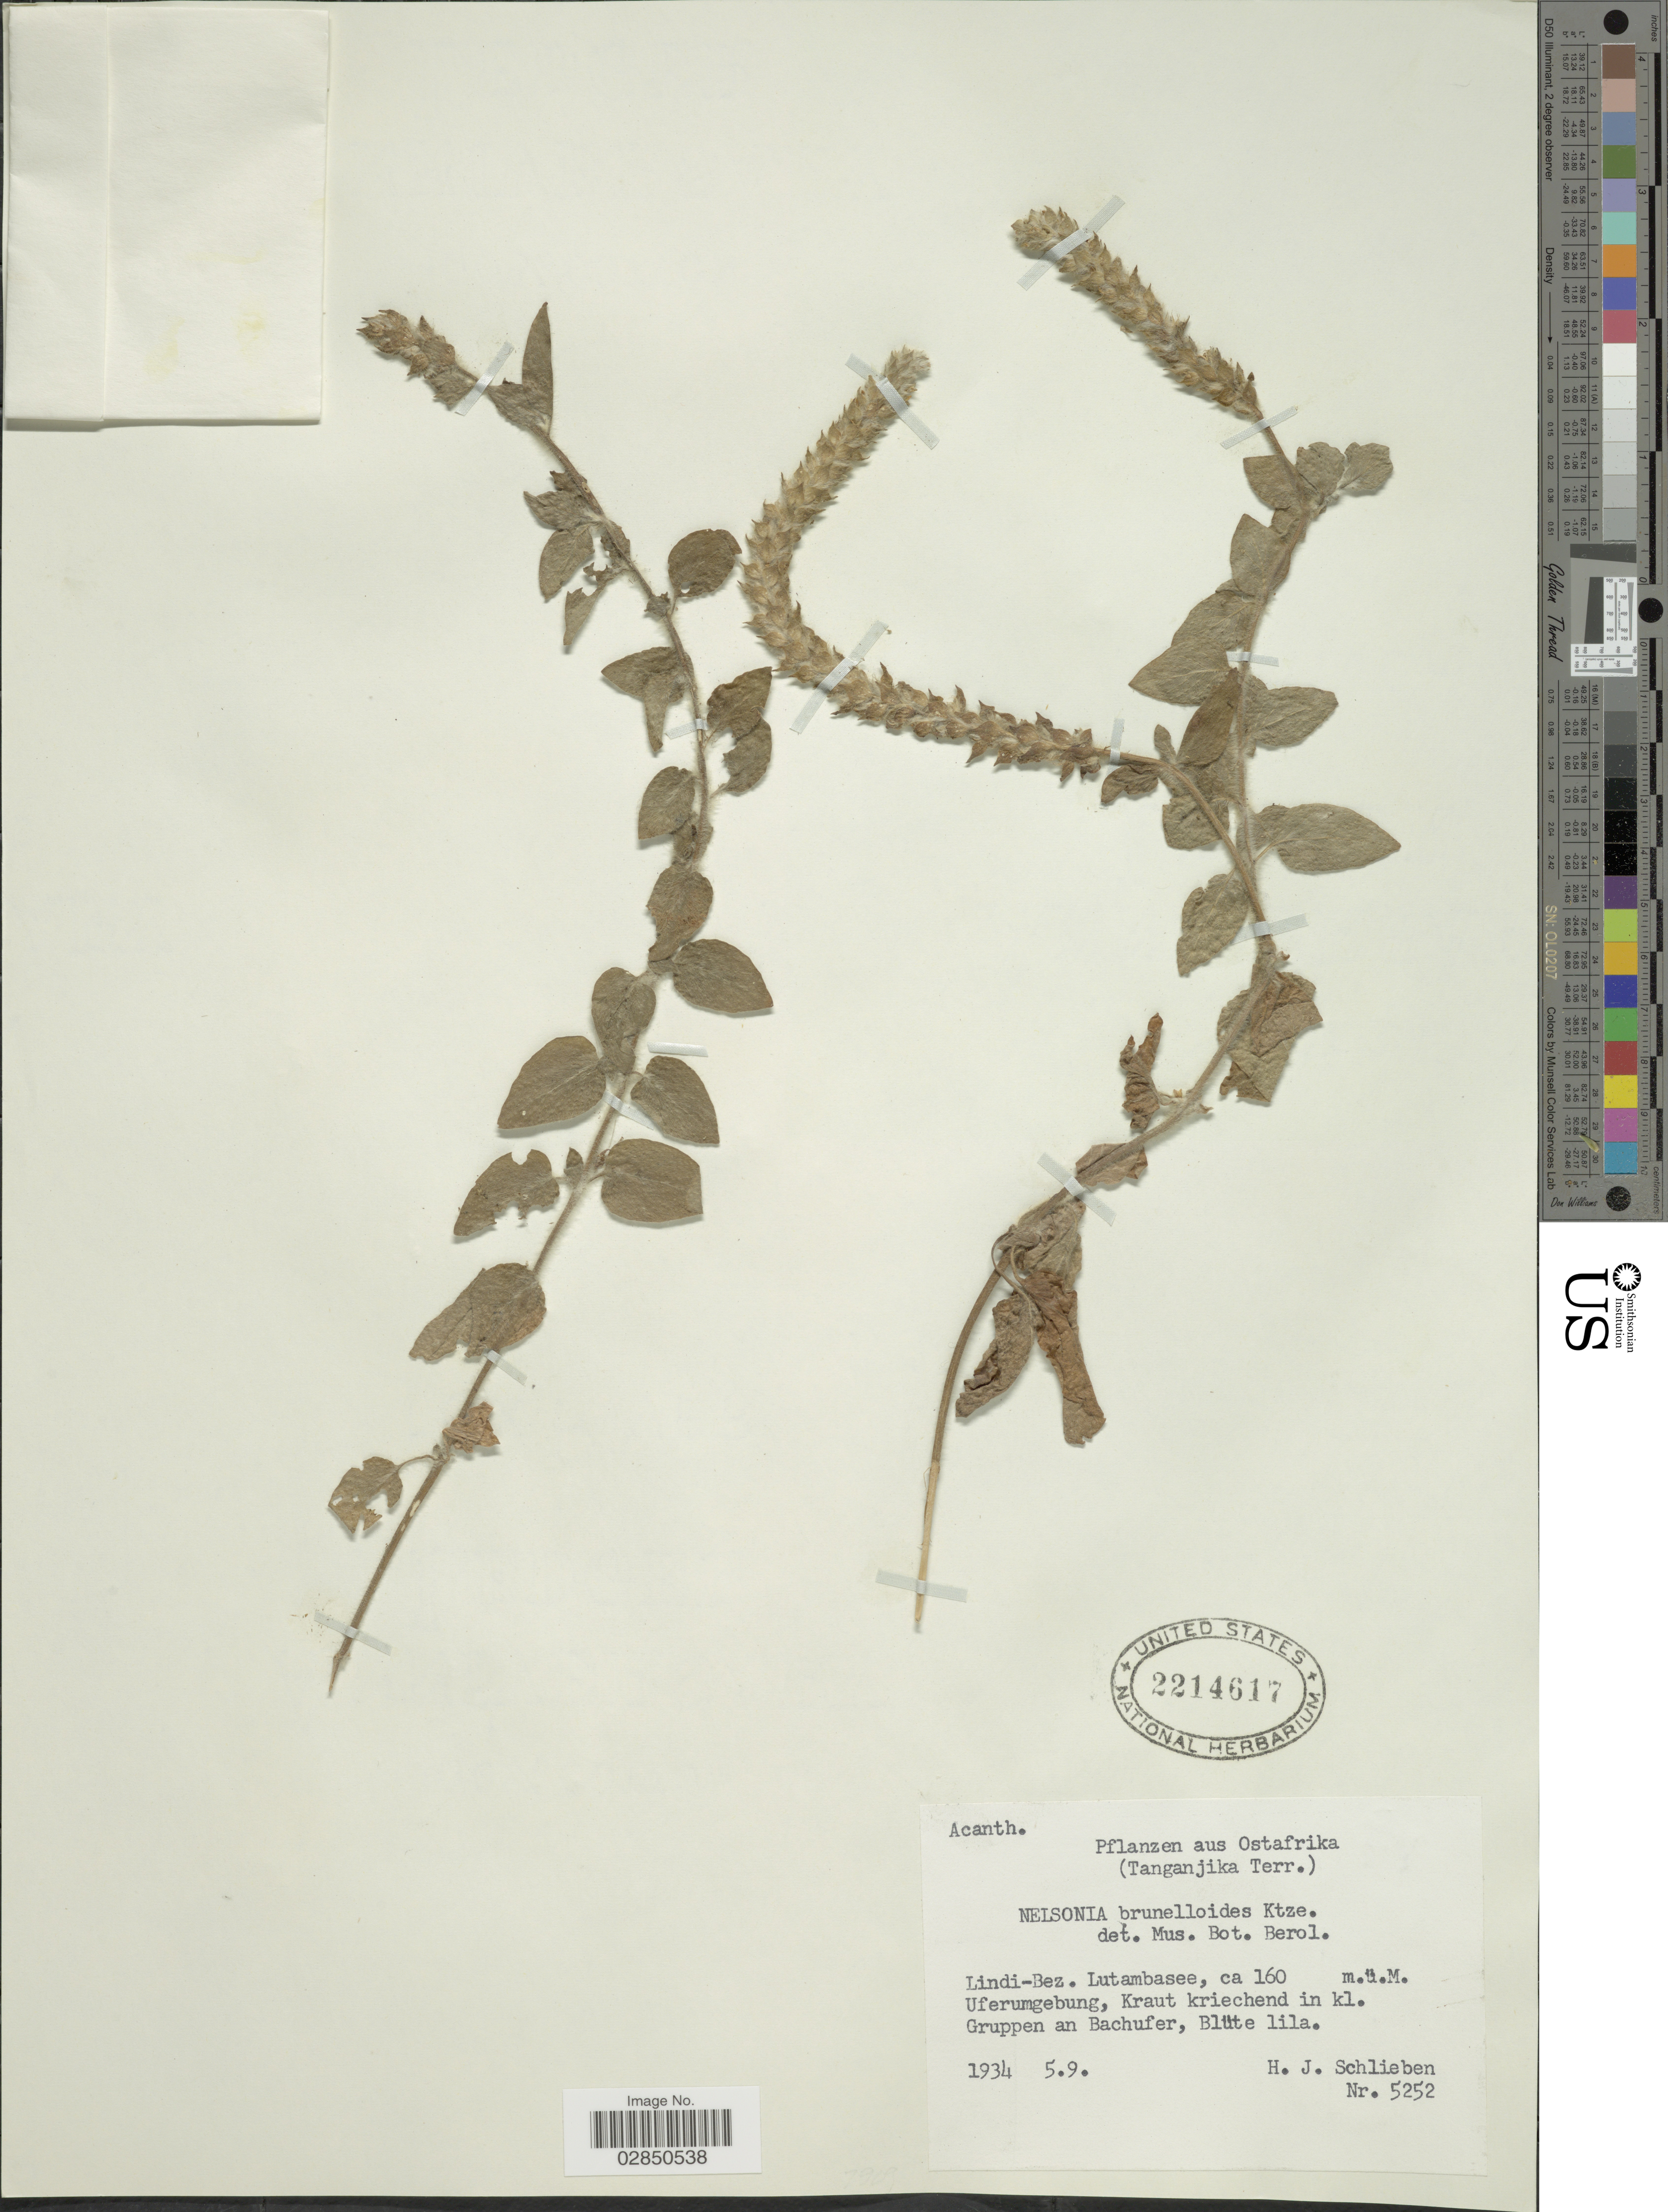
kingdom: Plantae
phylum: Tracheophyta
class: Magnoliopsida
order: Lamiales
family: Acanthaceae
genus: Nelsonia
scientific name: Nelsonia canescens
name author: (Lam.) Spreng.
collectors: H. J. Schlieben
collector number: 5252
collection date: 1934-09-05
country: Tanzania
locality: Tangnjika Terr., Lindi-Bez., Lutambasee.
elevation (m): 160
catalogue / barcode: US 2214617